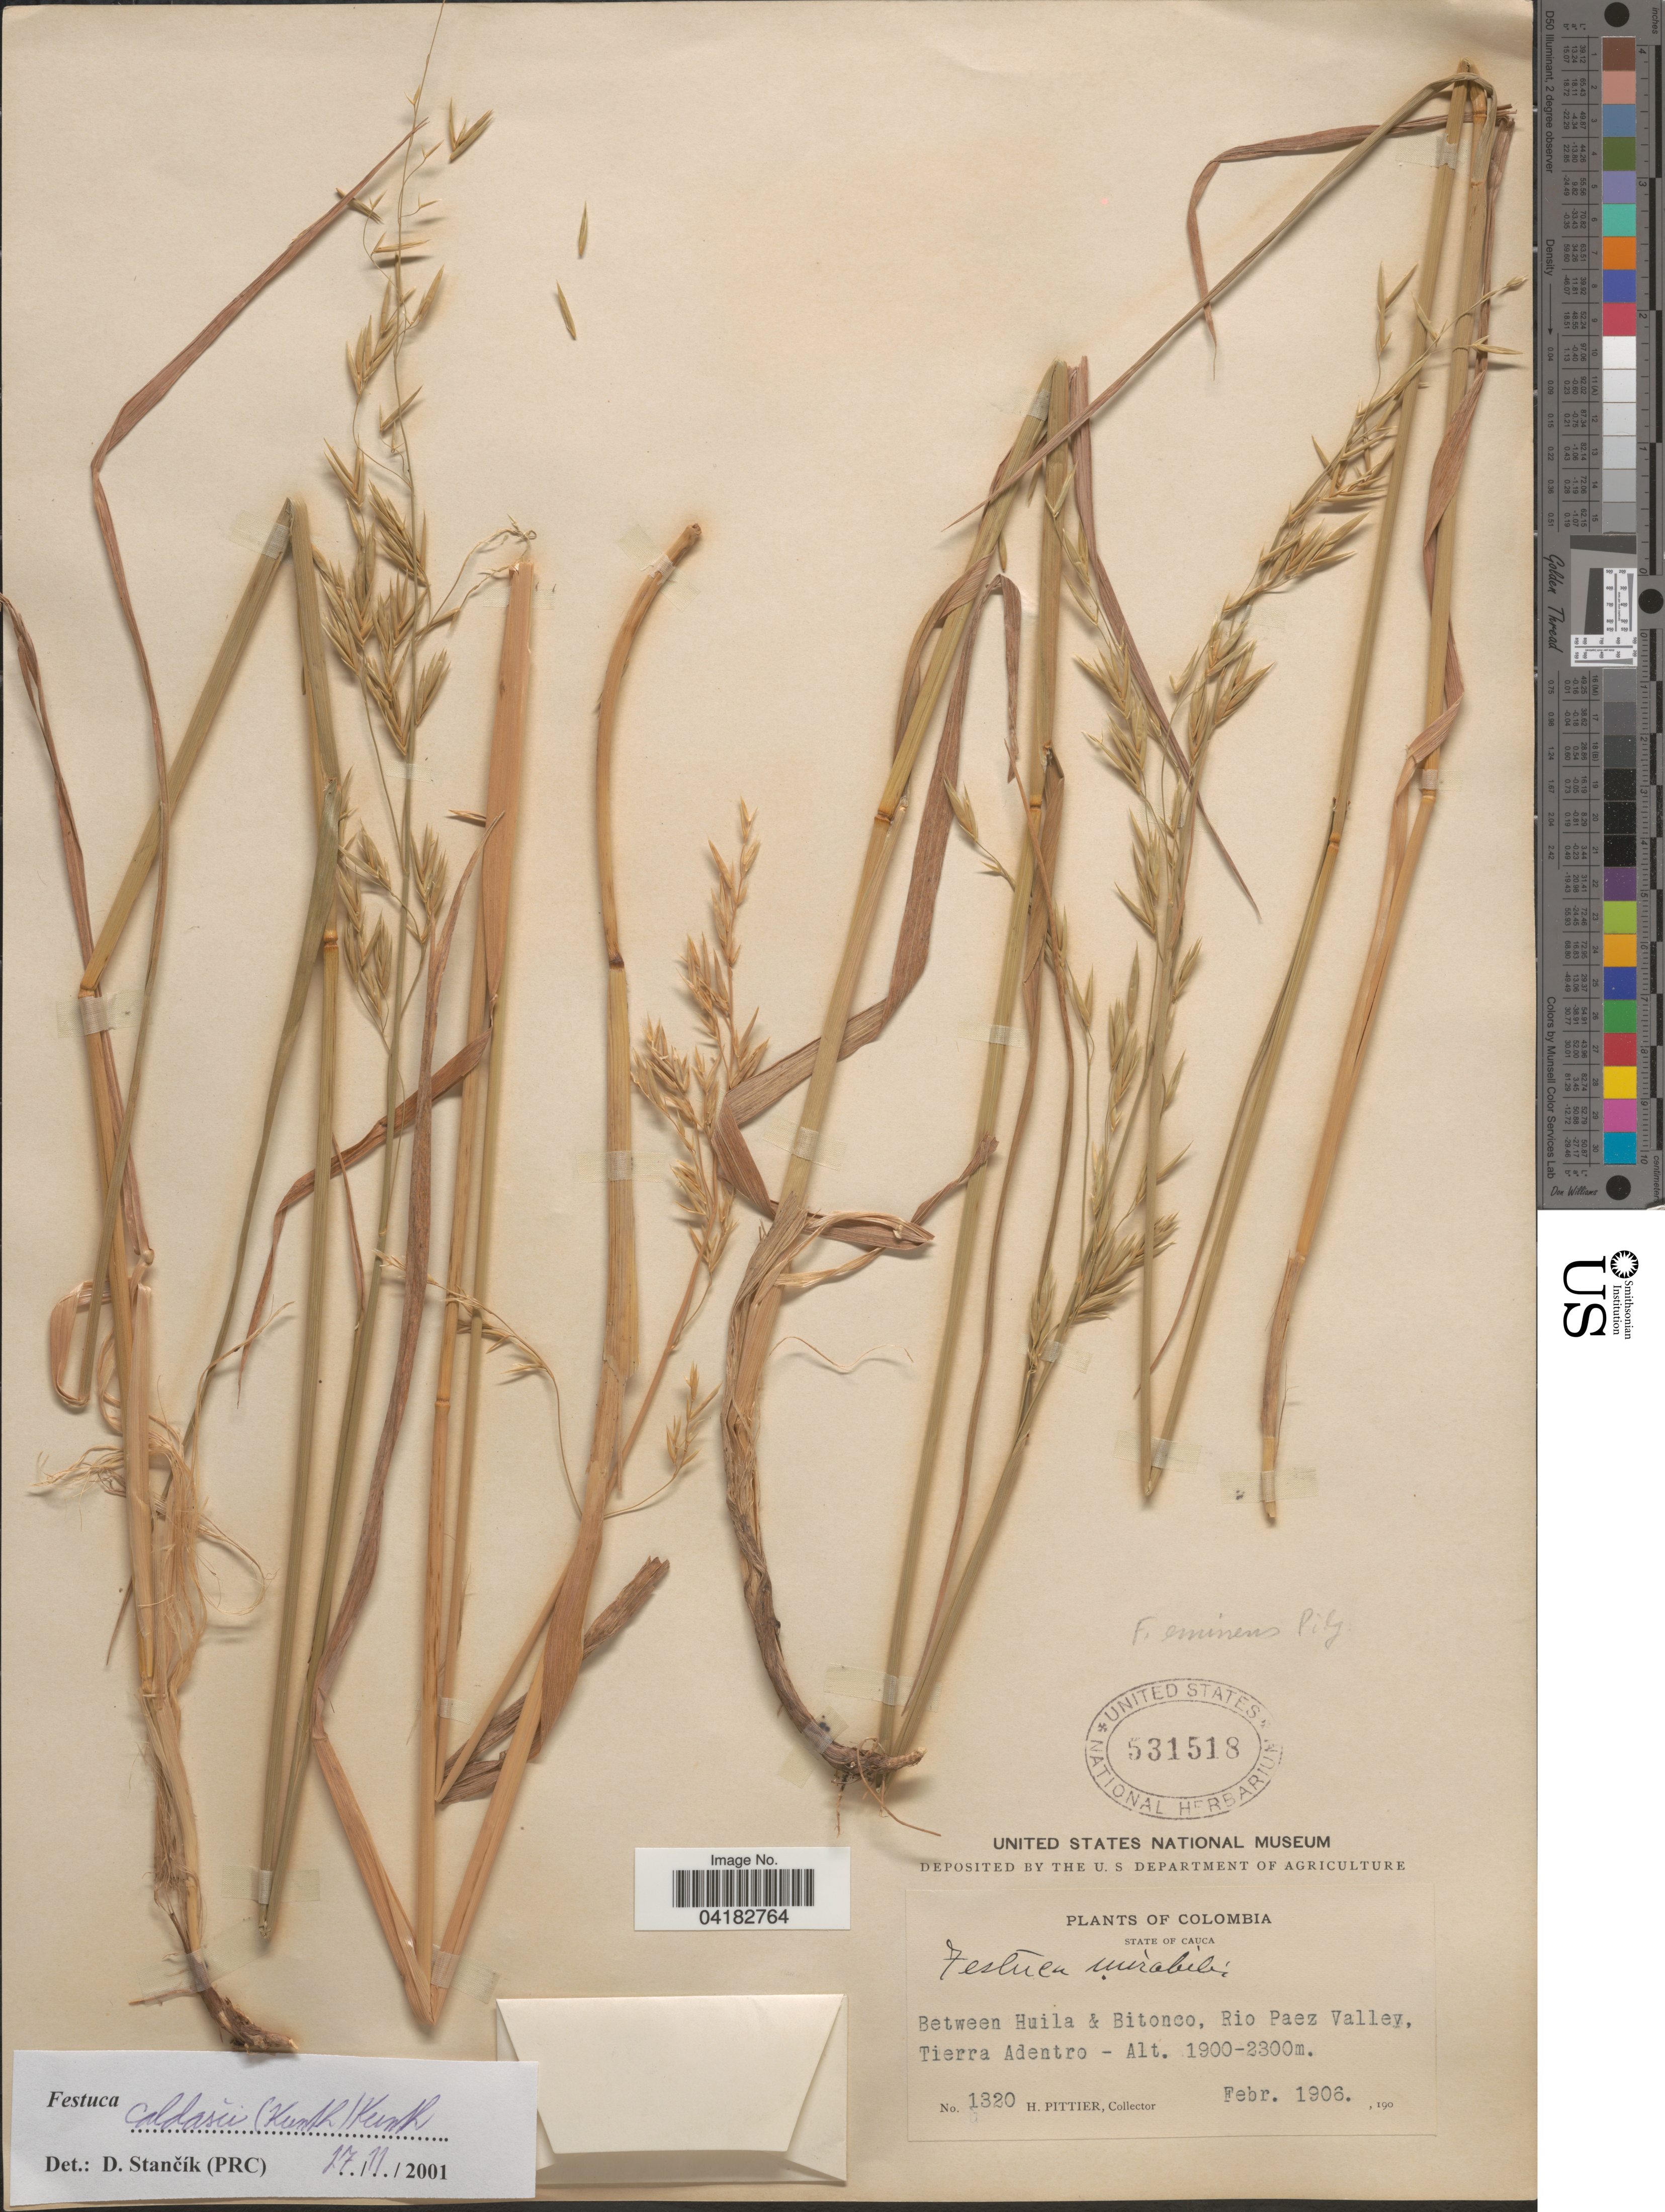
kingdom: Plantae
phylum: Tracheophyta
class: Liliopsida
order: Poales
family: Poaceae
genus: Festuca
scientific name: Festuca caldasii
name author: (Kunth) Kunth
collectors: H. F. Pittier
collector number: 1320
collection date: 1906-02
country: Colombia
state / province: Cauca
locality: Between Huila & Bitonco, Rio Paez Valley, Tierra Adentro.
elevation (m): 1900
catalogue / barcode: US 531518